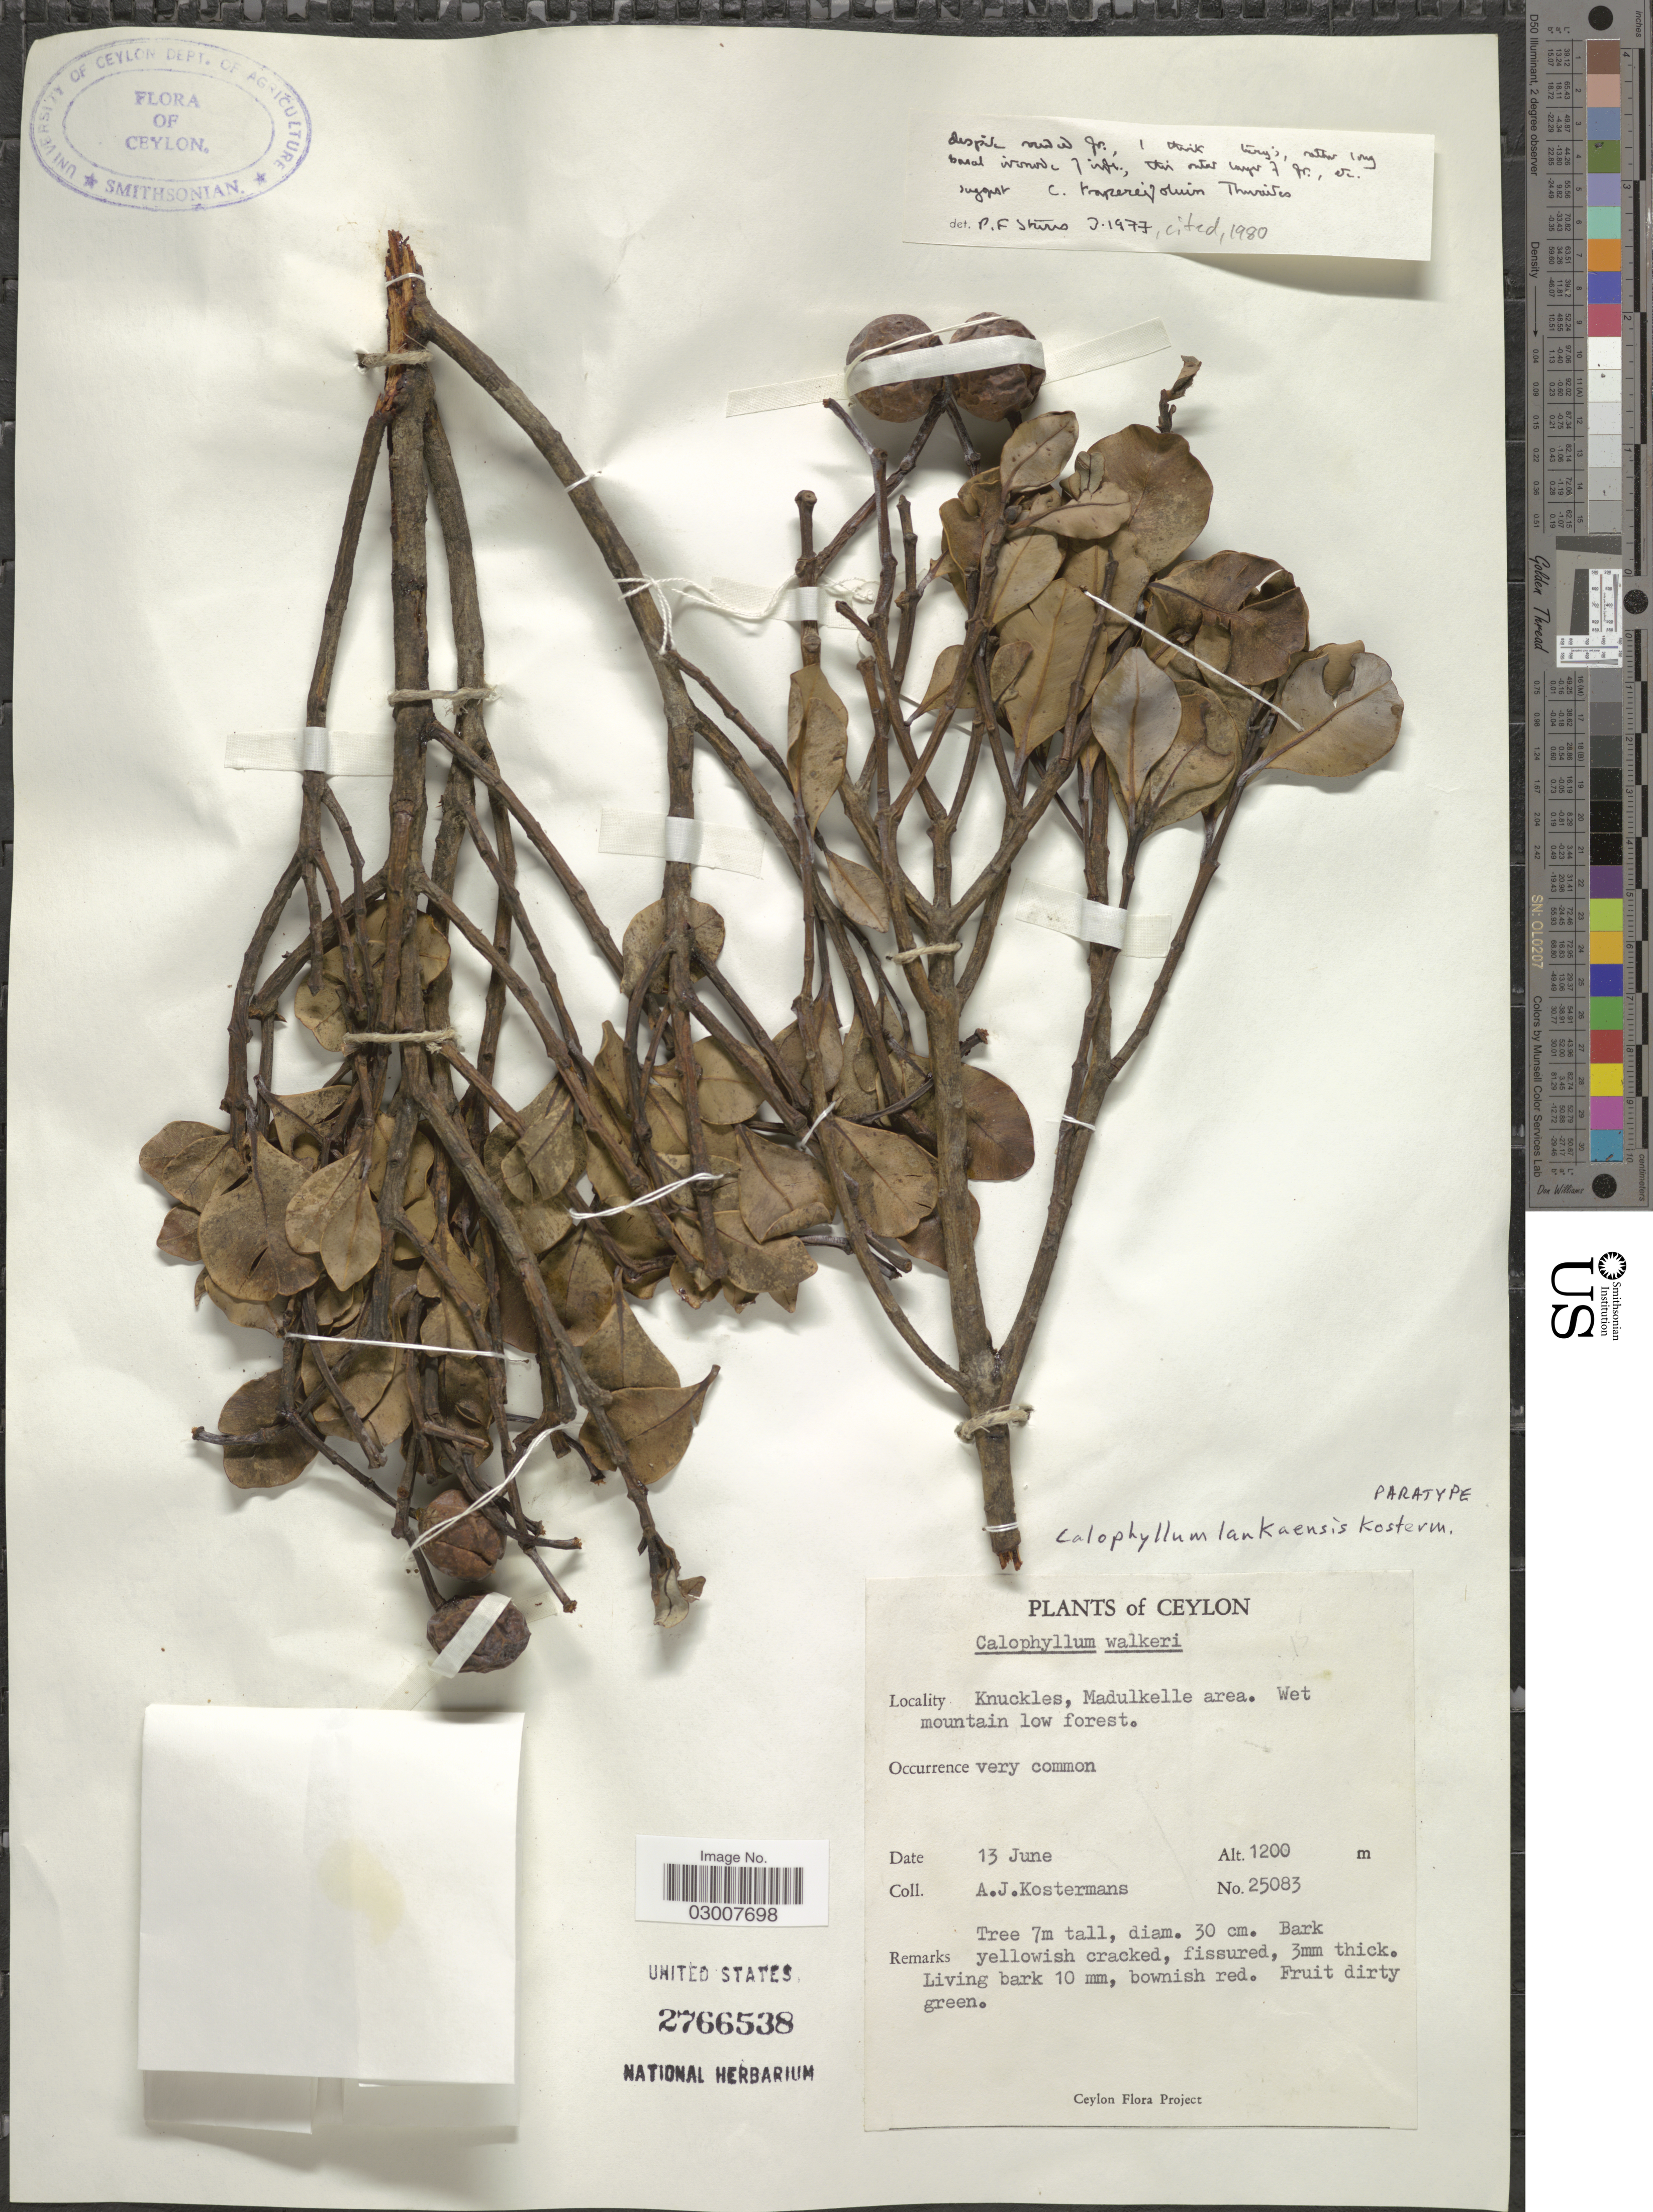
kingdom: Plantae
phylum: Tracheophyta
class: Magnoliopsida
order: Malpighiales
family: Calophyllaceae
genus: Calophyllum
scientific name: Calophyllum lankaensis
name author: Kosterm.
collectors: A. J. G. Kostermans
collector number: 25083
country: Sri Lanka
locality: Ceylon. Knuckles, Madulkelle area.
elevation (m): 1200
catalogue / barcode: US 2766538